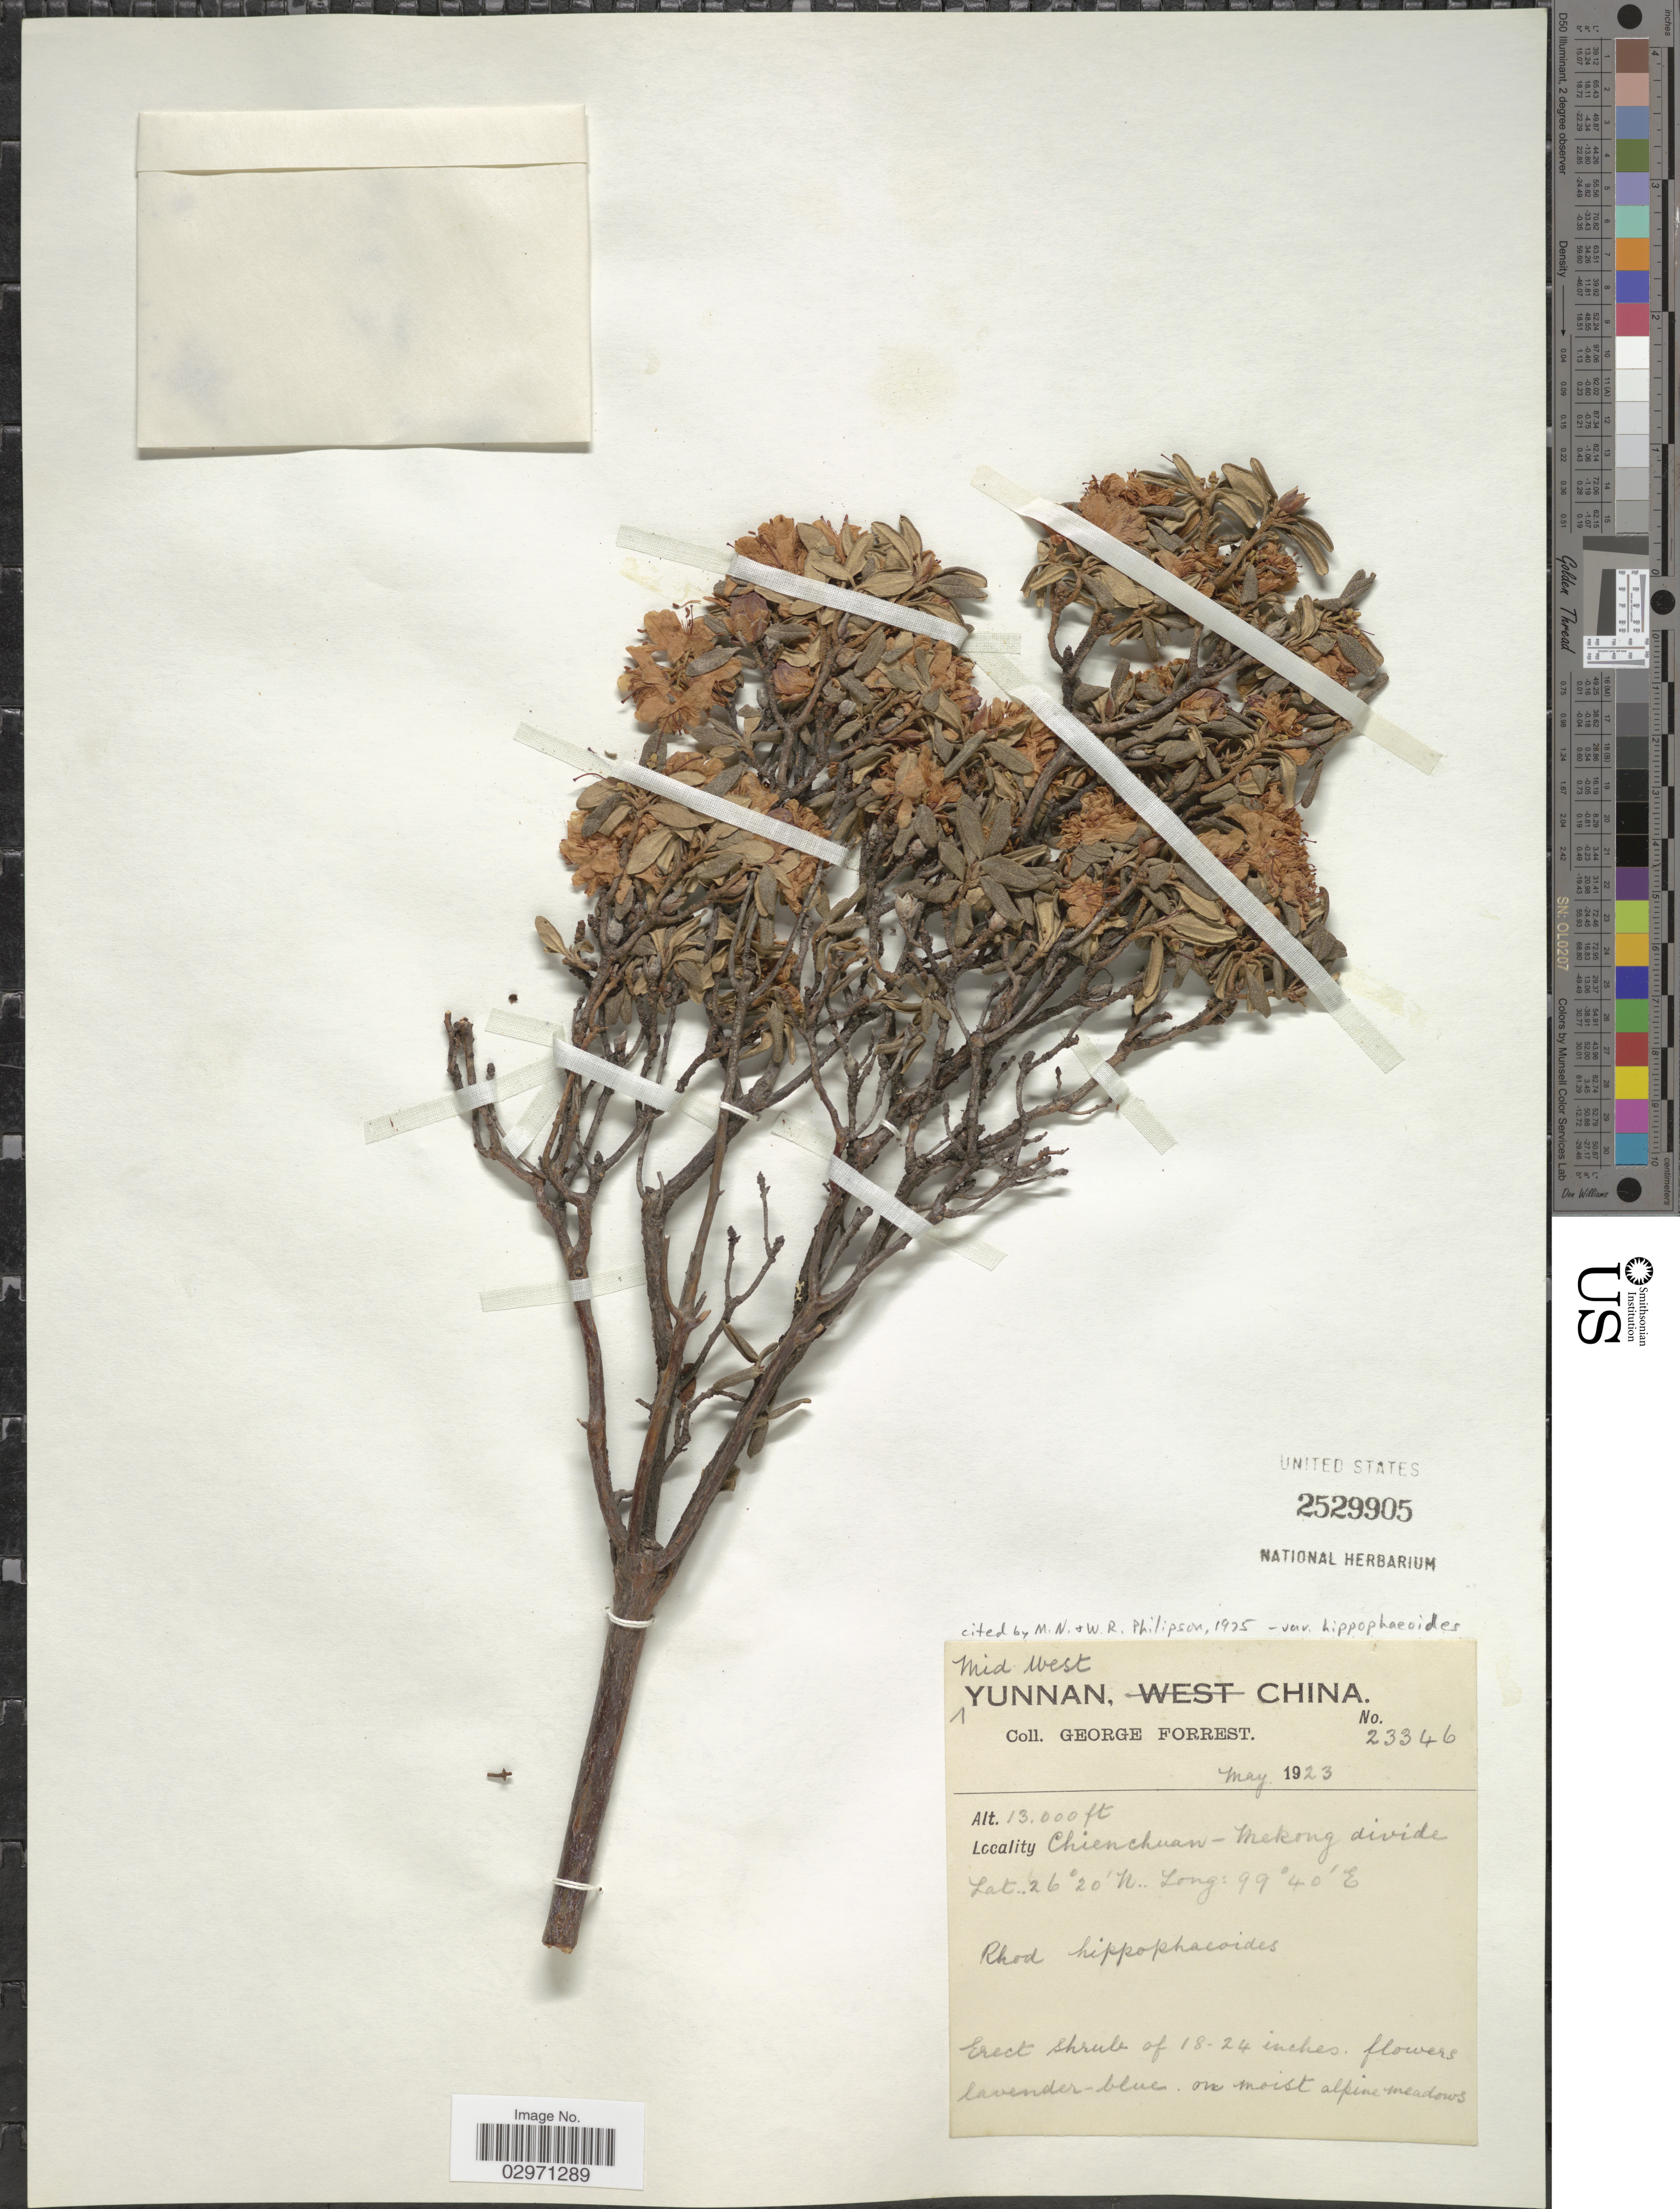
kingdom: Plantae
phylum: Tracheophyta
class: Magnoliopsida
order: Ericales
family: Ericaceae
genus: Rhododendron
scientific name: Rhododendron hippophaeoides var. hippophaeoides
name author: Balf. f. & W.W. Sm.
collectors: G. Forrest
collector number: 23346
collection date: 1923-05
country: China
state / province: Yunnan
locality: Mid West Yunnan. Chienchuan-Mekong divide.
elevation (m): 3962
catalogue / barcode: US 2529905